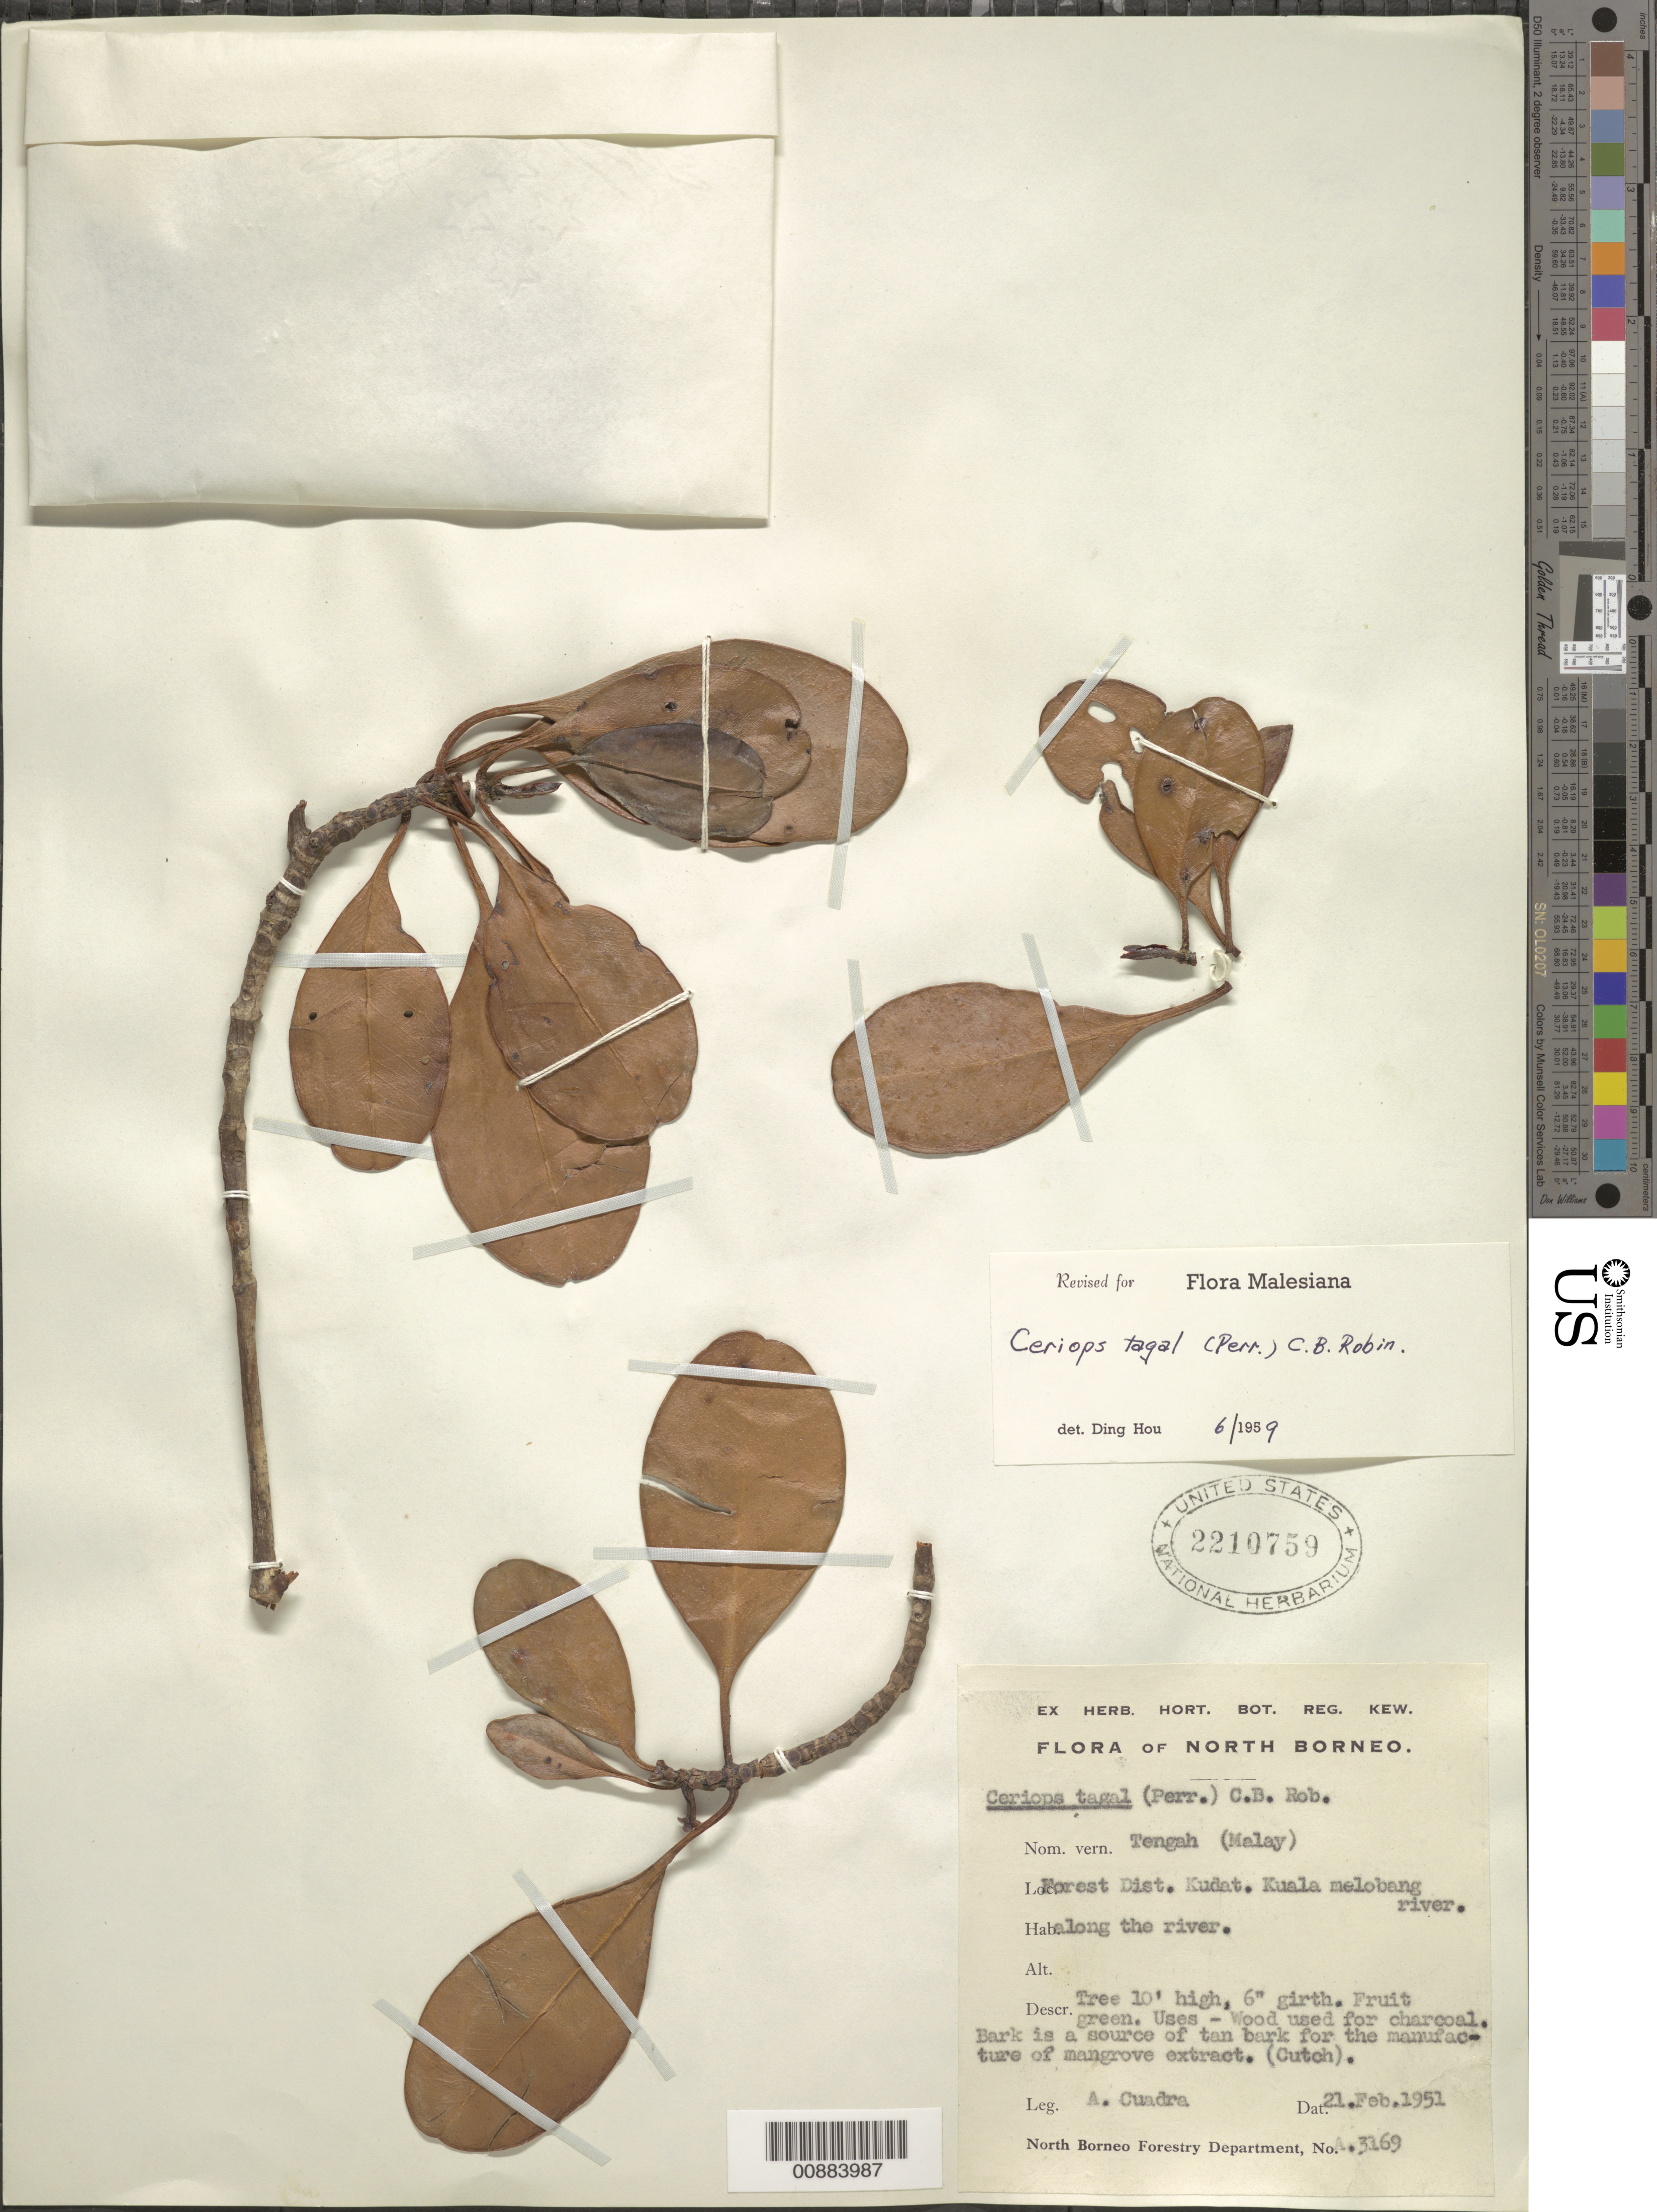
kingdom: Plantae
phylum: Tracheophyta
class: Magnoliopsida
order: Malpighiales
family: Rhizophoraceae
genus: Ceriops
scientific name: Ceriops tagal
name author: (Perr.) C.B. Rob.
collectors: A. Cuadra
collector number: A 3169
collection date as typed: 21 Feb 1951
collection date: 1951-02-21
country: Malaysia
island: Borneo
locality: Forest Dist., Kudat. Kuala Melobang River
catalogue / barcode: US 2210759